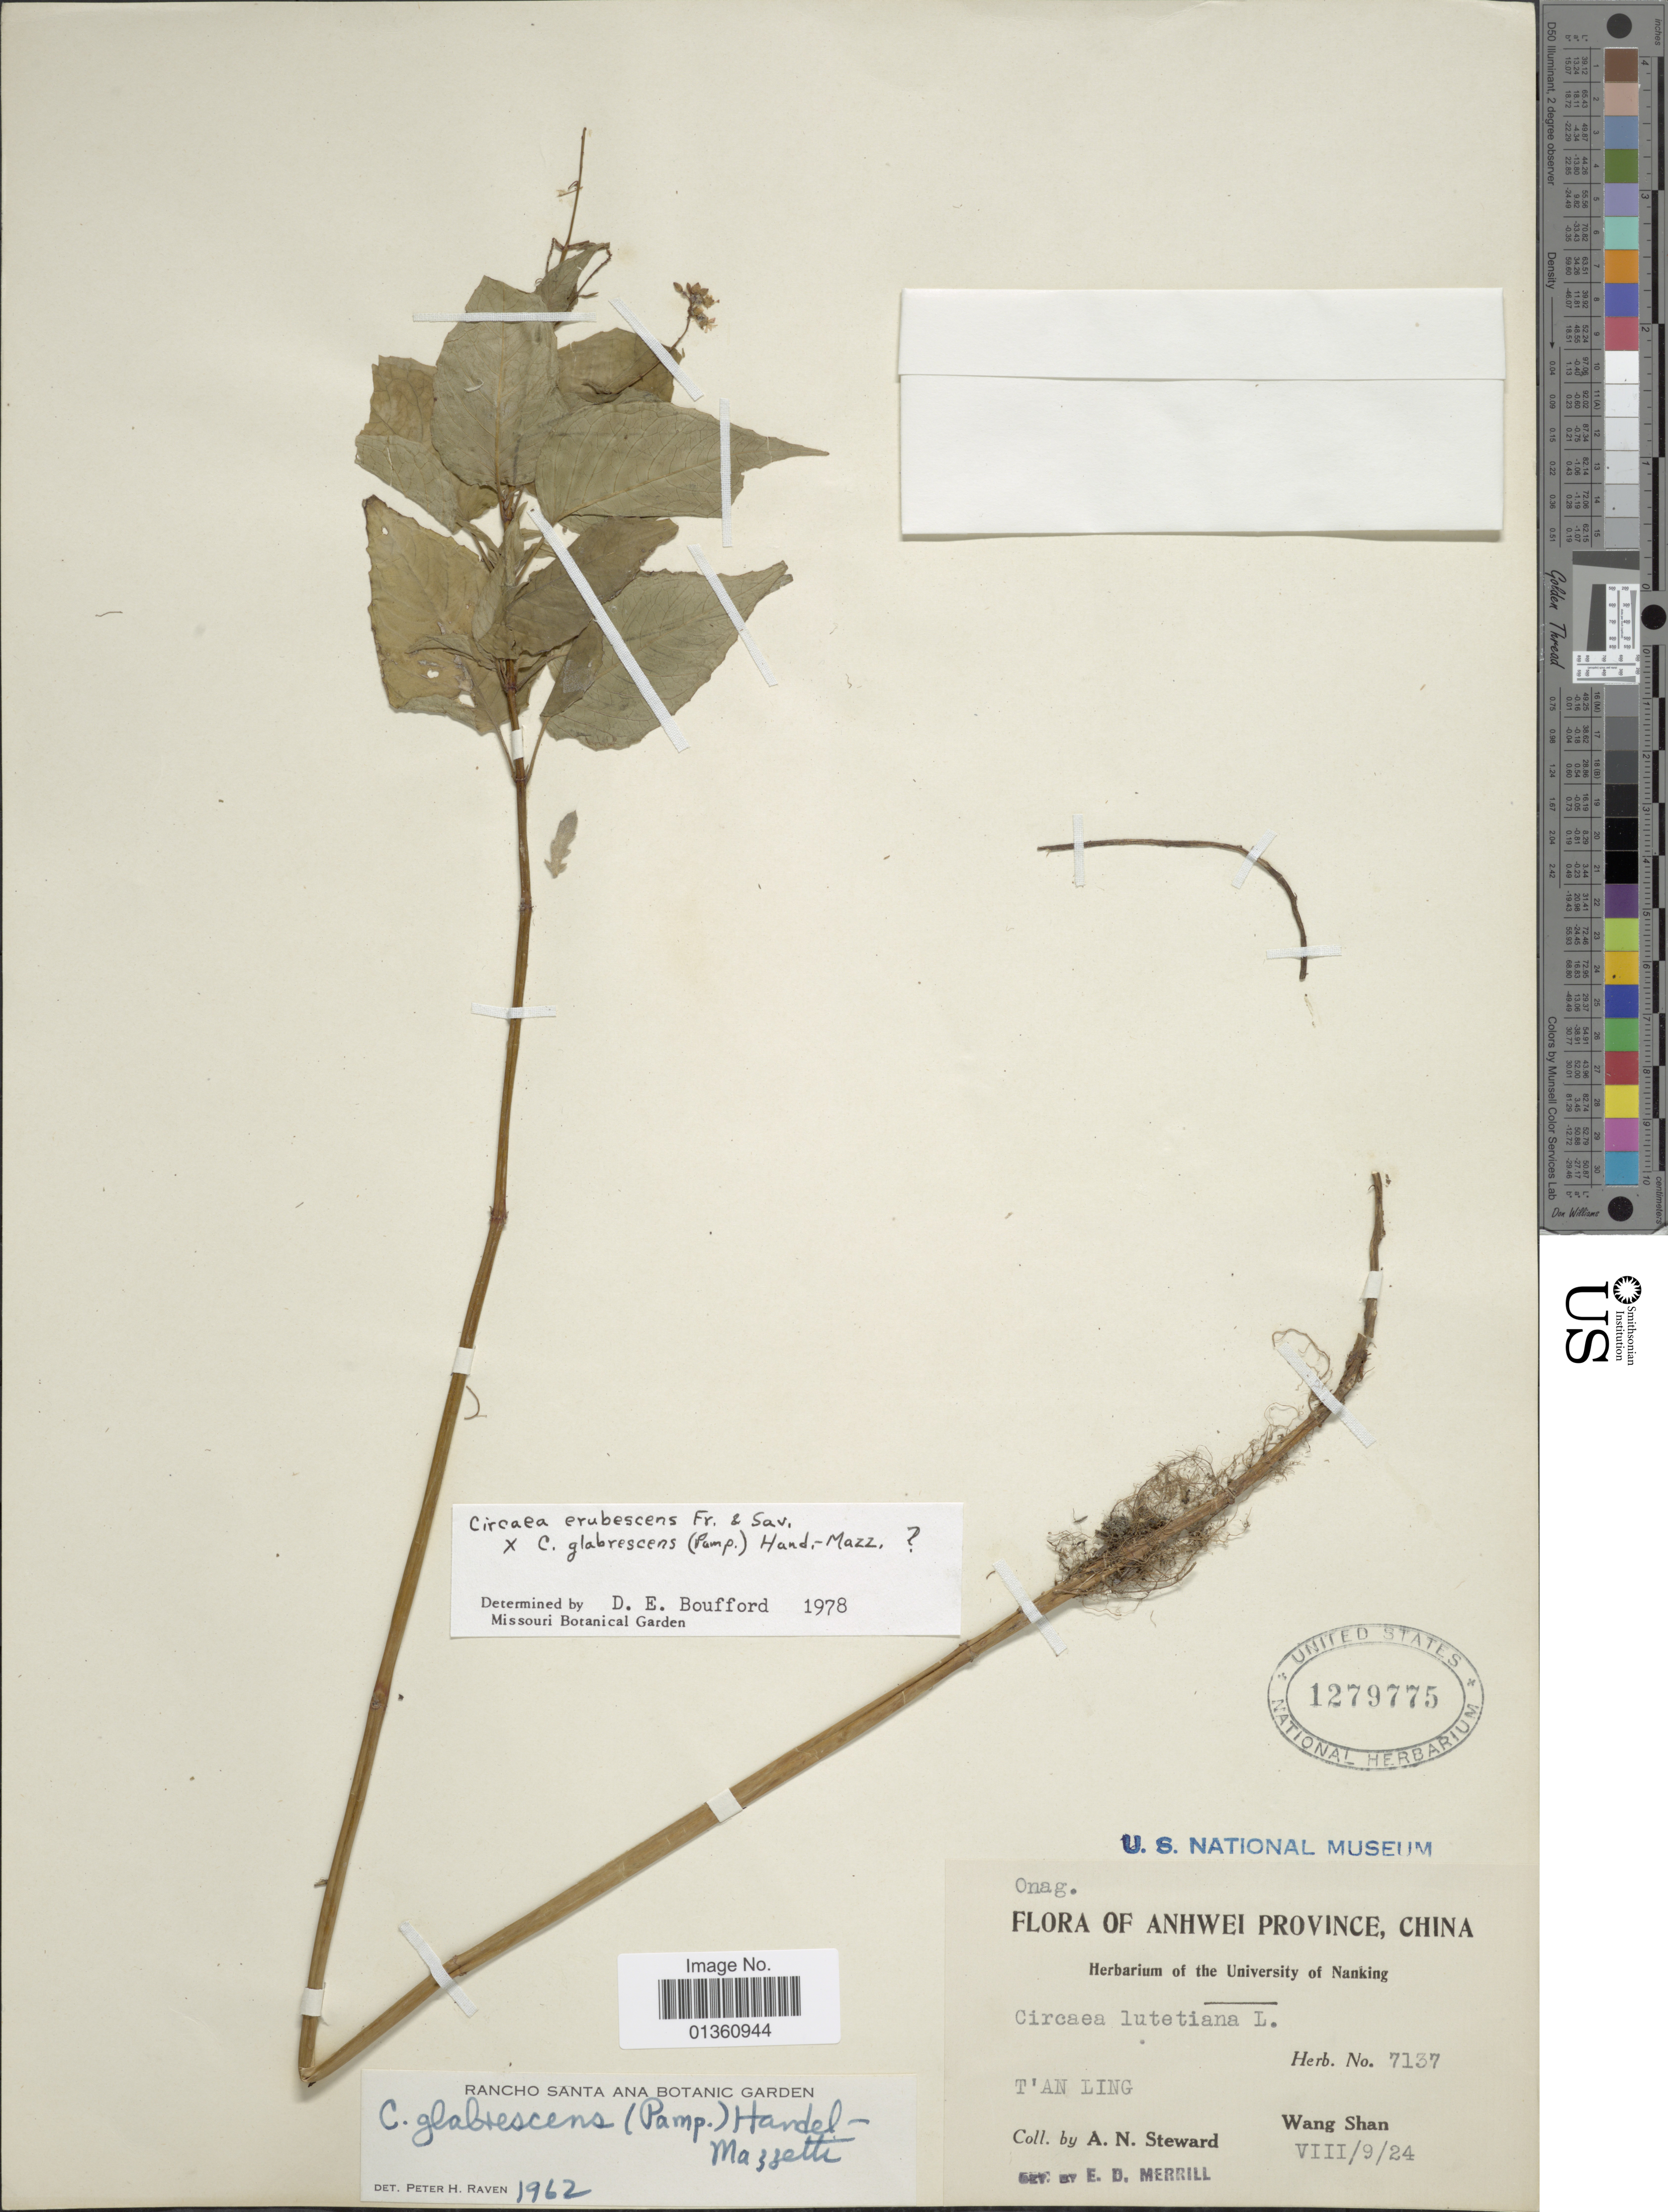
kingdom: Plantae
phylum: Tracheophyta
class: Magnoliopsida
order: Myrtales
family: Onagraceae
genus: Circaea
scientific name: Circaea erubescens x C. glabrescens (Pamp.) Hand.-Mazz.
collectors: A. N. Steward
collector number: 7137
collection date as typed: Transcribed d/m/y: 9/8/24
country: China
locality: Anhwei Province. T'An Ling. Wang Shan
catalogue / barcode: US 1279775